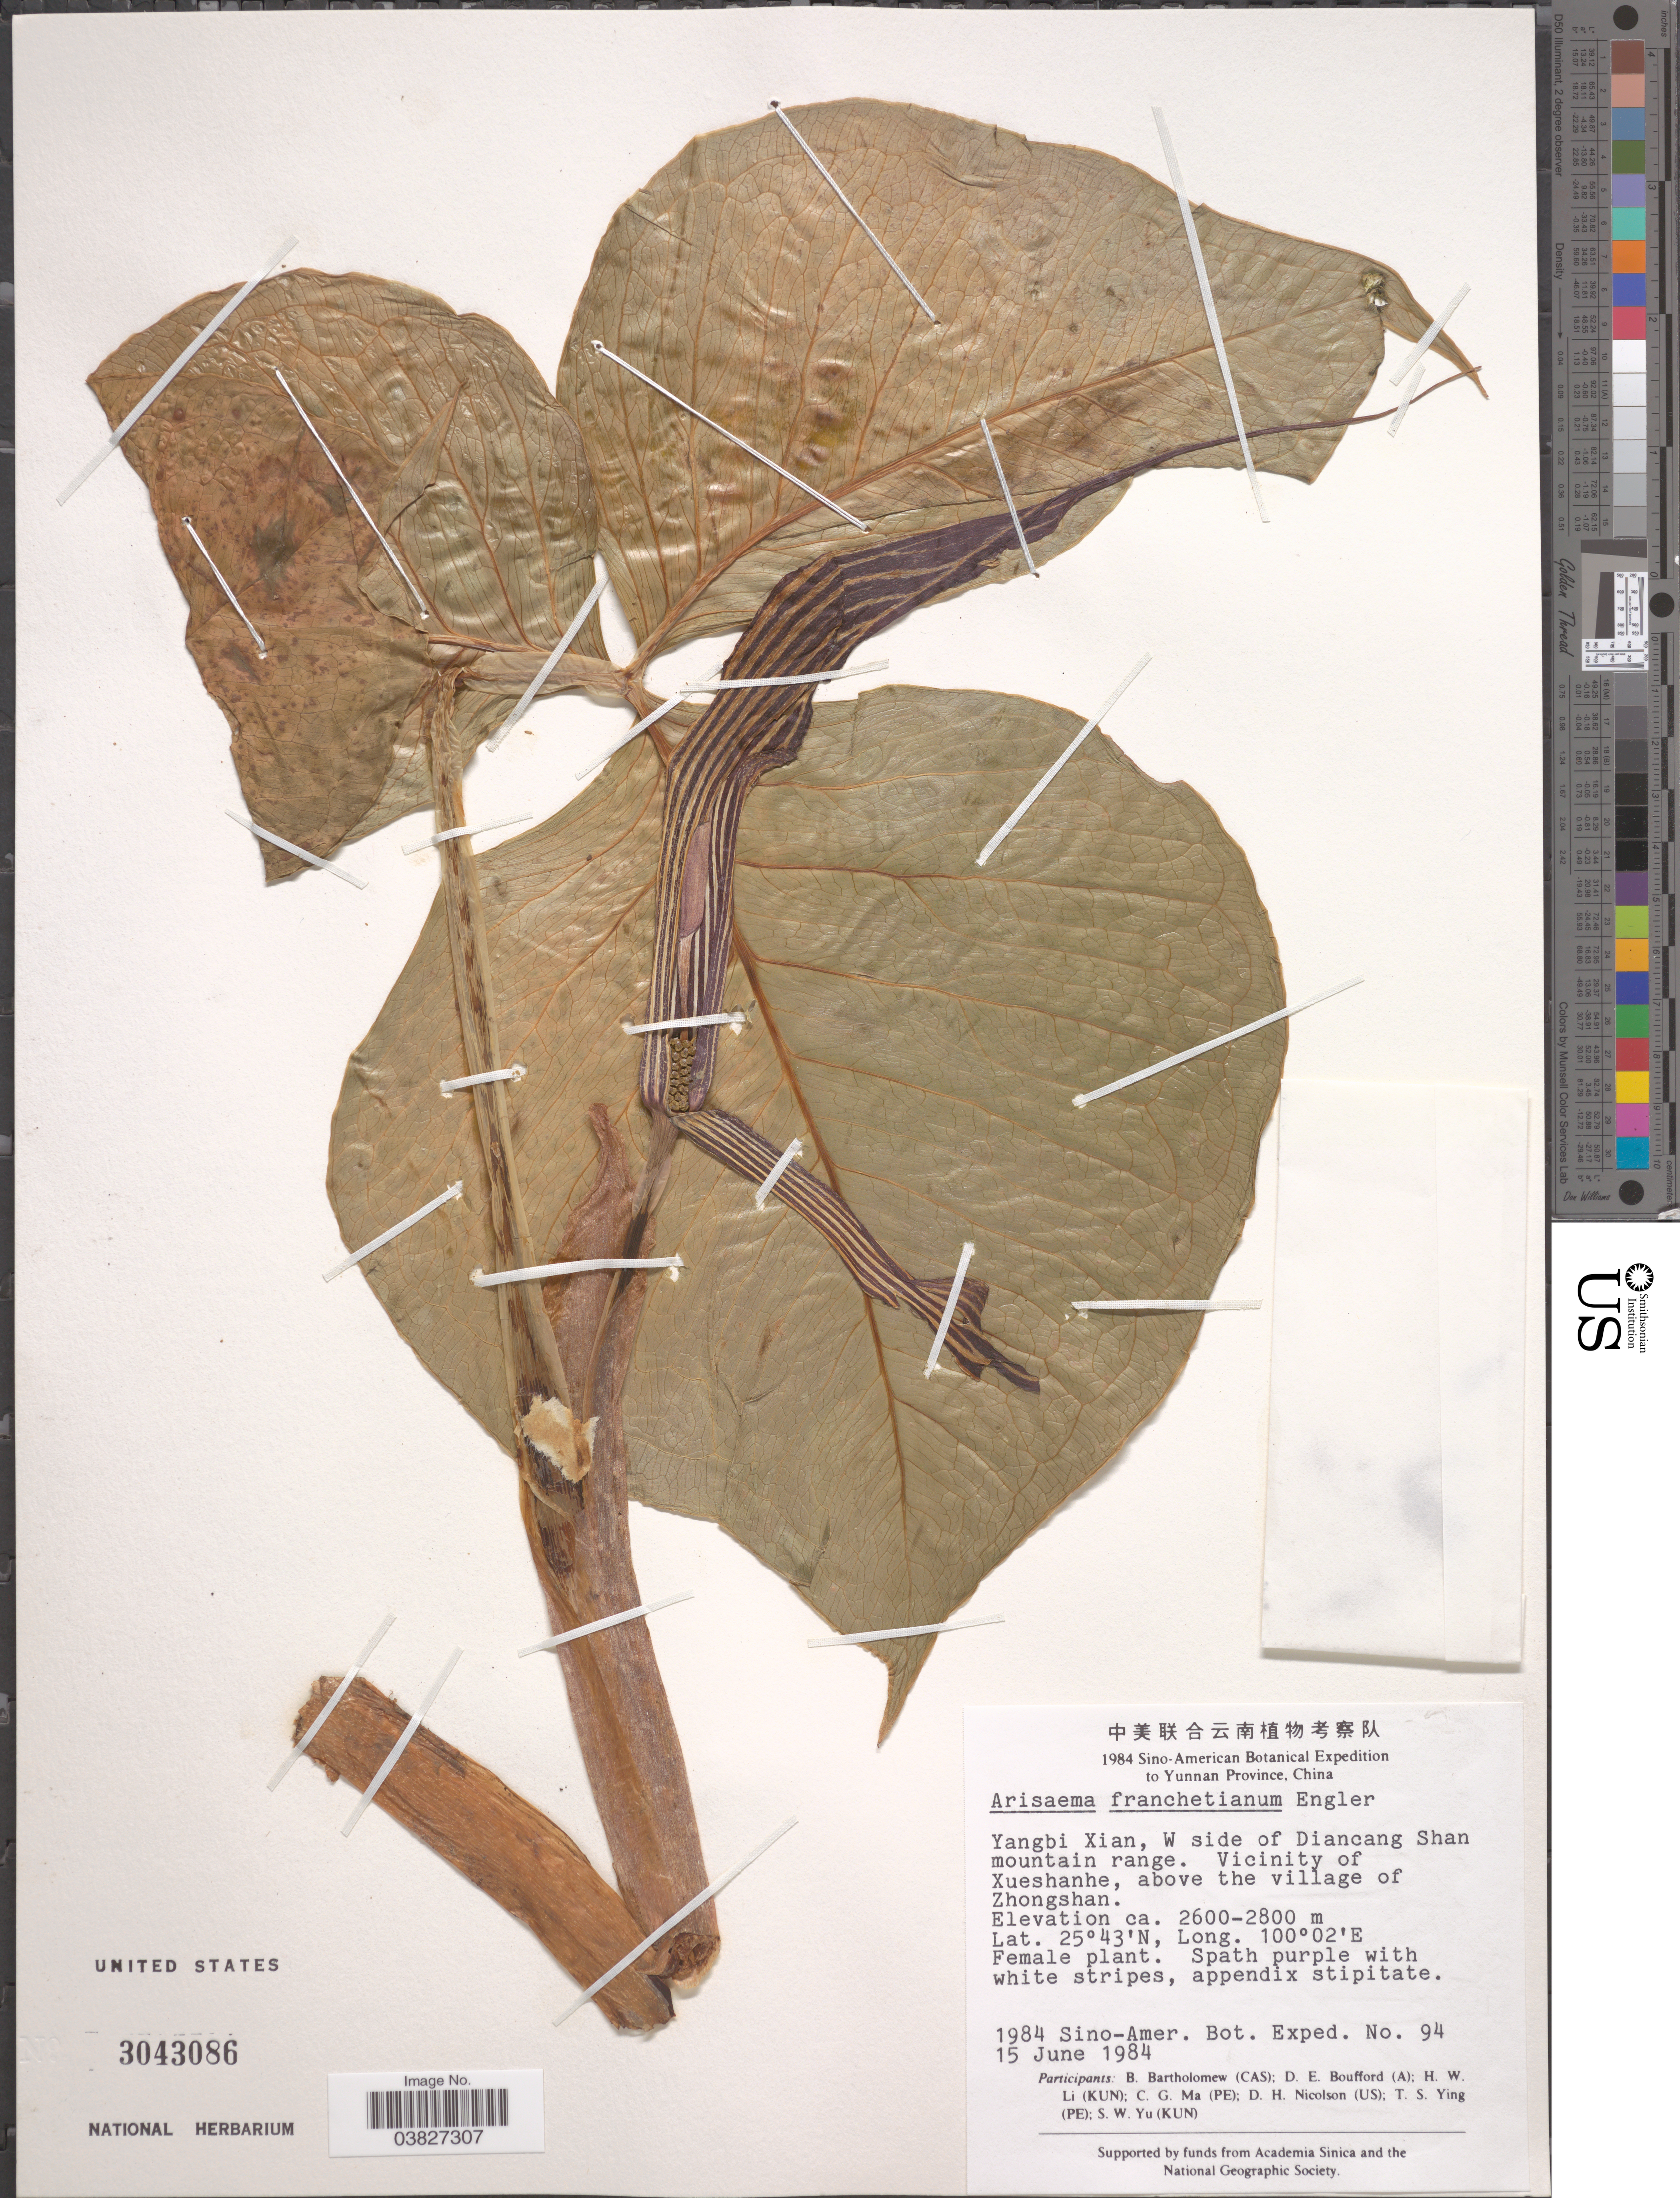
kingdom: Plantae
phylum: Tracheophyta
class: Liliopsida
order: Alismatales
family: Araceae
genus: Arisaema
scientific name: Arisaema franchetianum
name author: Engl.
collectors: Sino-Amer. Bot. Exped. 1984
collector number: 94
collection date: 1984-06-15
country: China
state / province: Yunnan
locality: Yangbi Xian, W side of Diancang Shan mountain range. Vicinity of Xueshanhe, above the village of Zhongshan.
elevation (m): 2600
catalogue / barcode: US 3043086